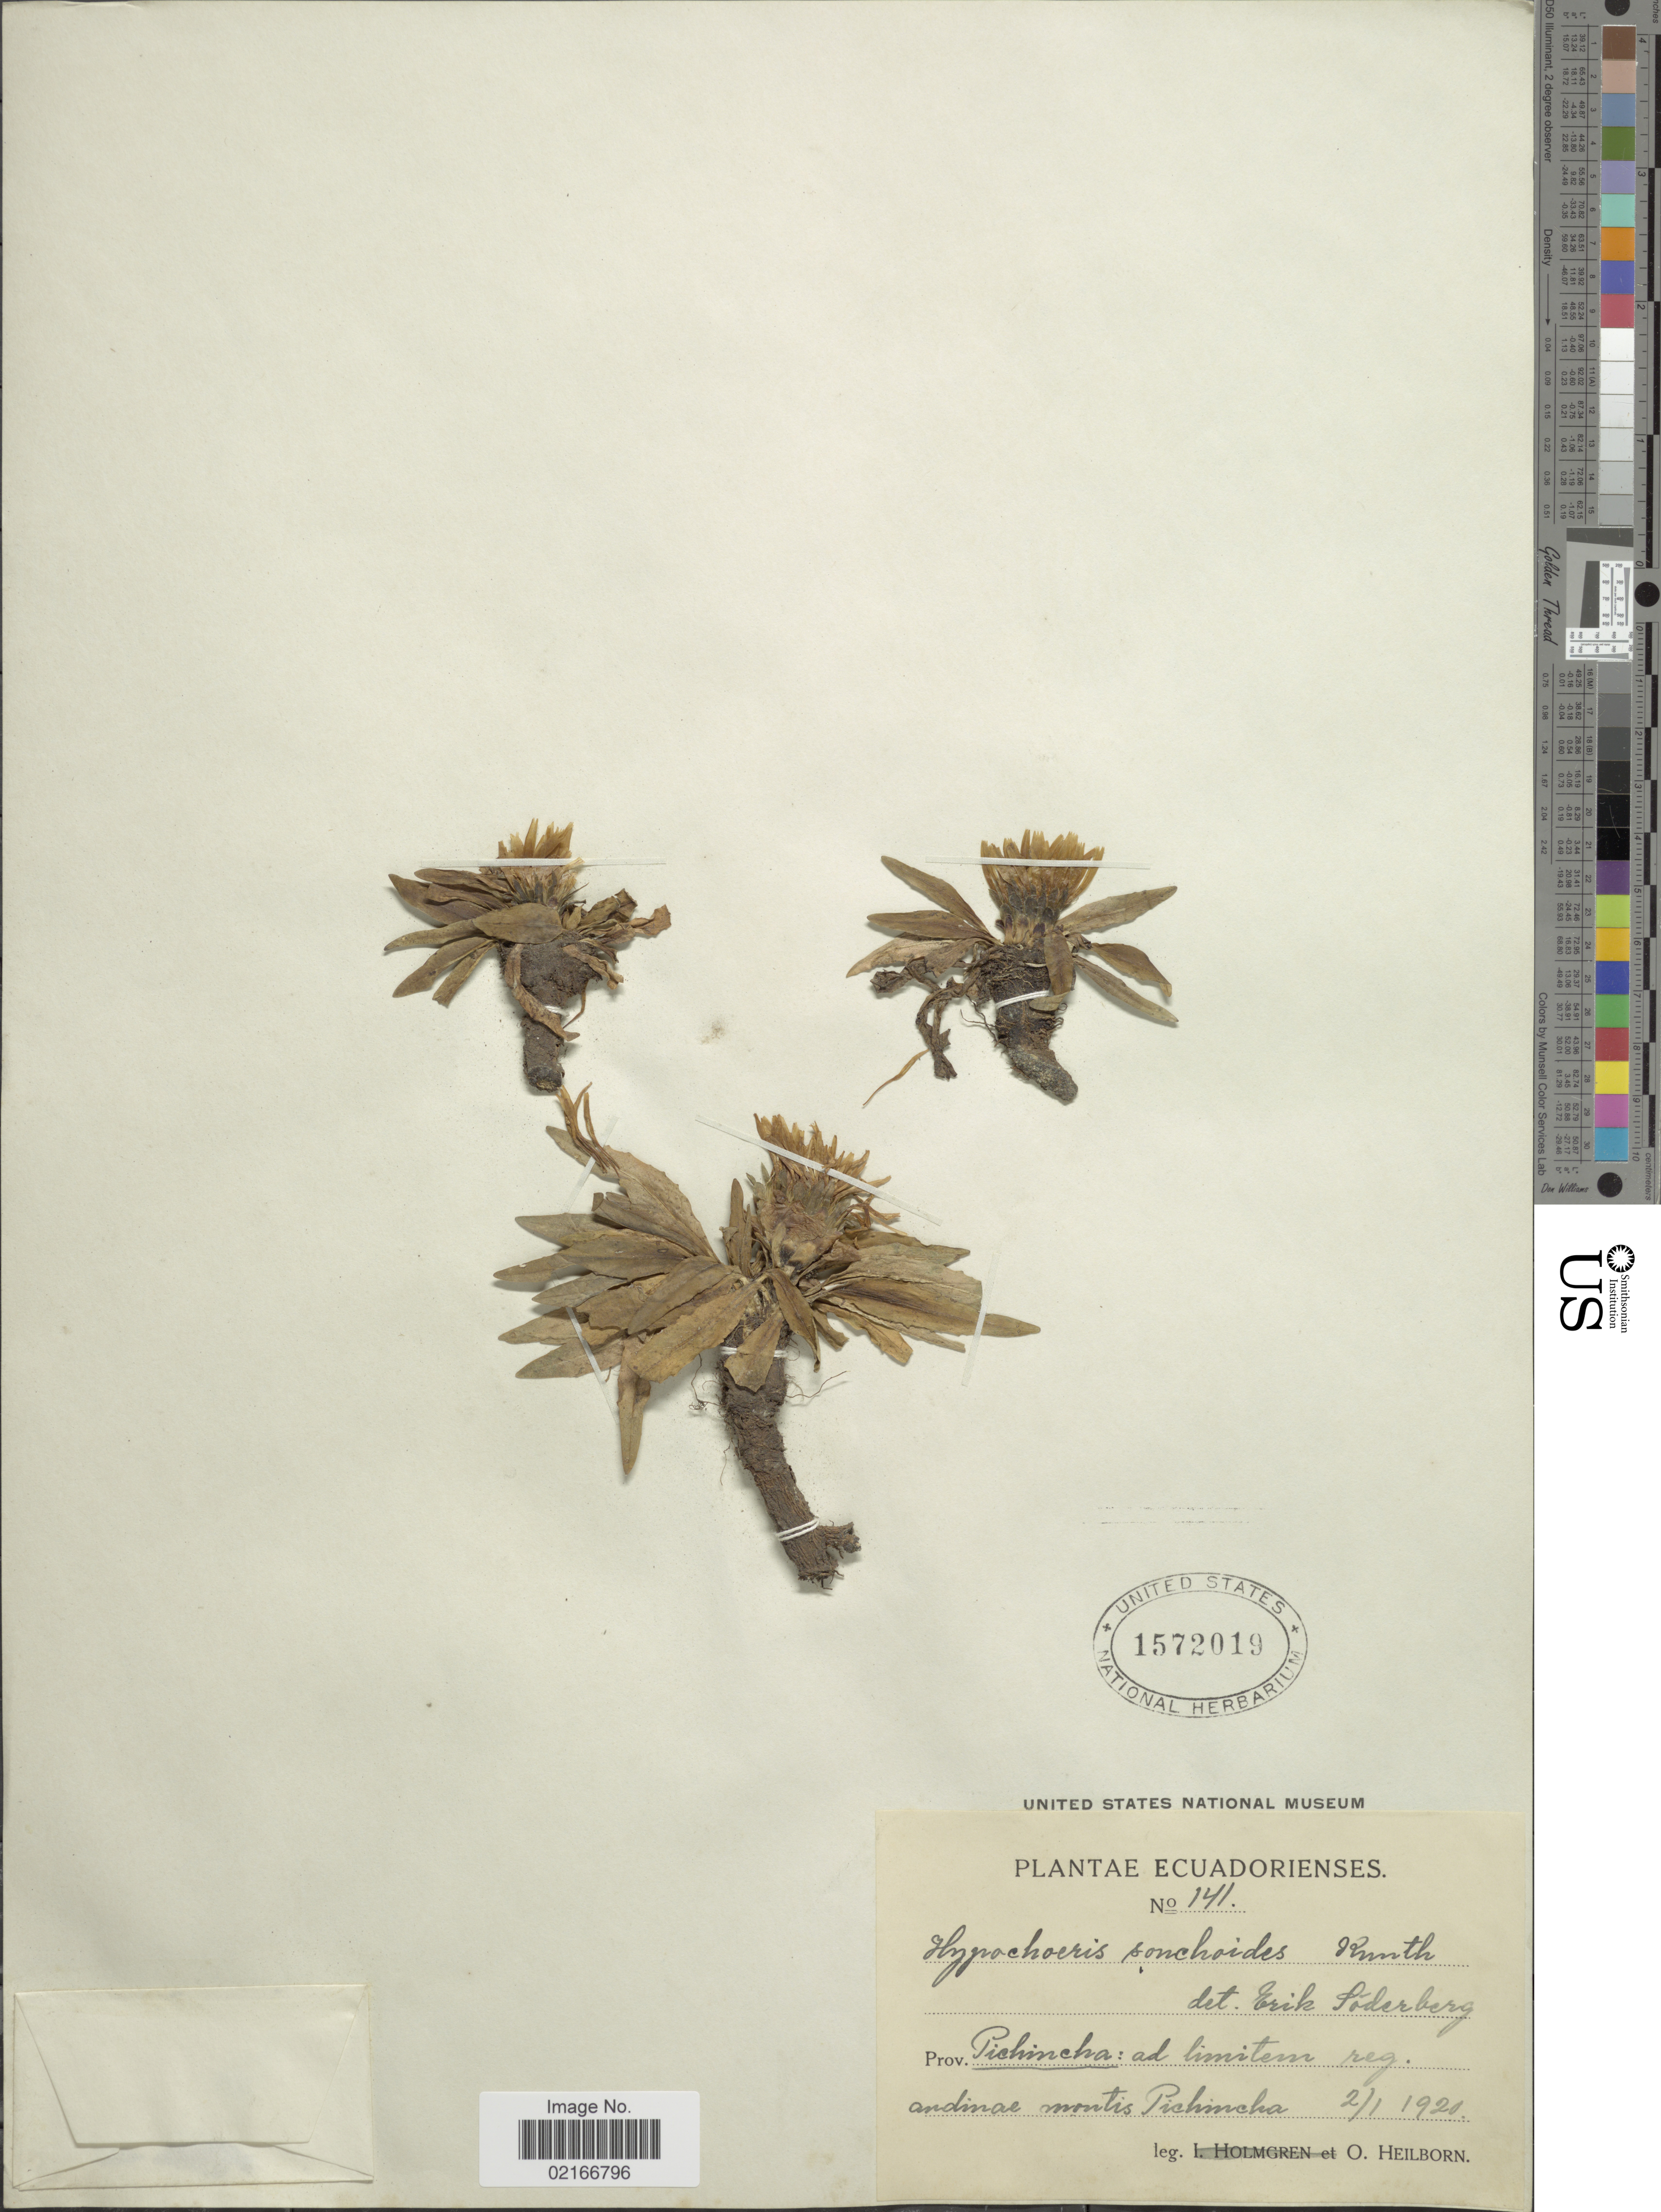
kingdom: Plantae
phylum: Tracheophyta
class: Magnoliopsida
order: Asterales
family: Asteraceae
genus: Hypochaeris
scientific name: Hypochaeris sessiliflora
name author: Kunth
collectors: O. Heilborn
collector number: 141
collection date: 1920-01-02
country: Ecuador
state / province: Pichincha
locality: Montis Pichincha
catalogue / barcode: US 1572019